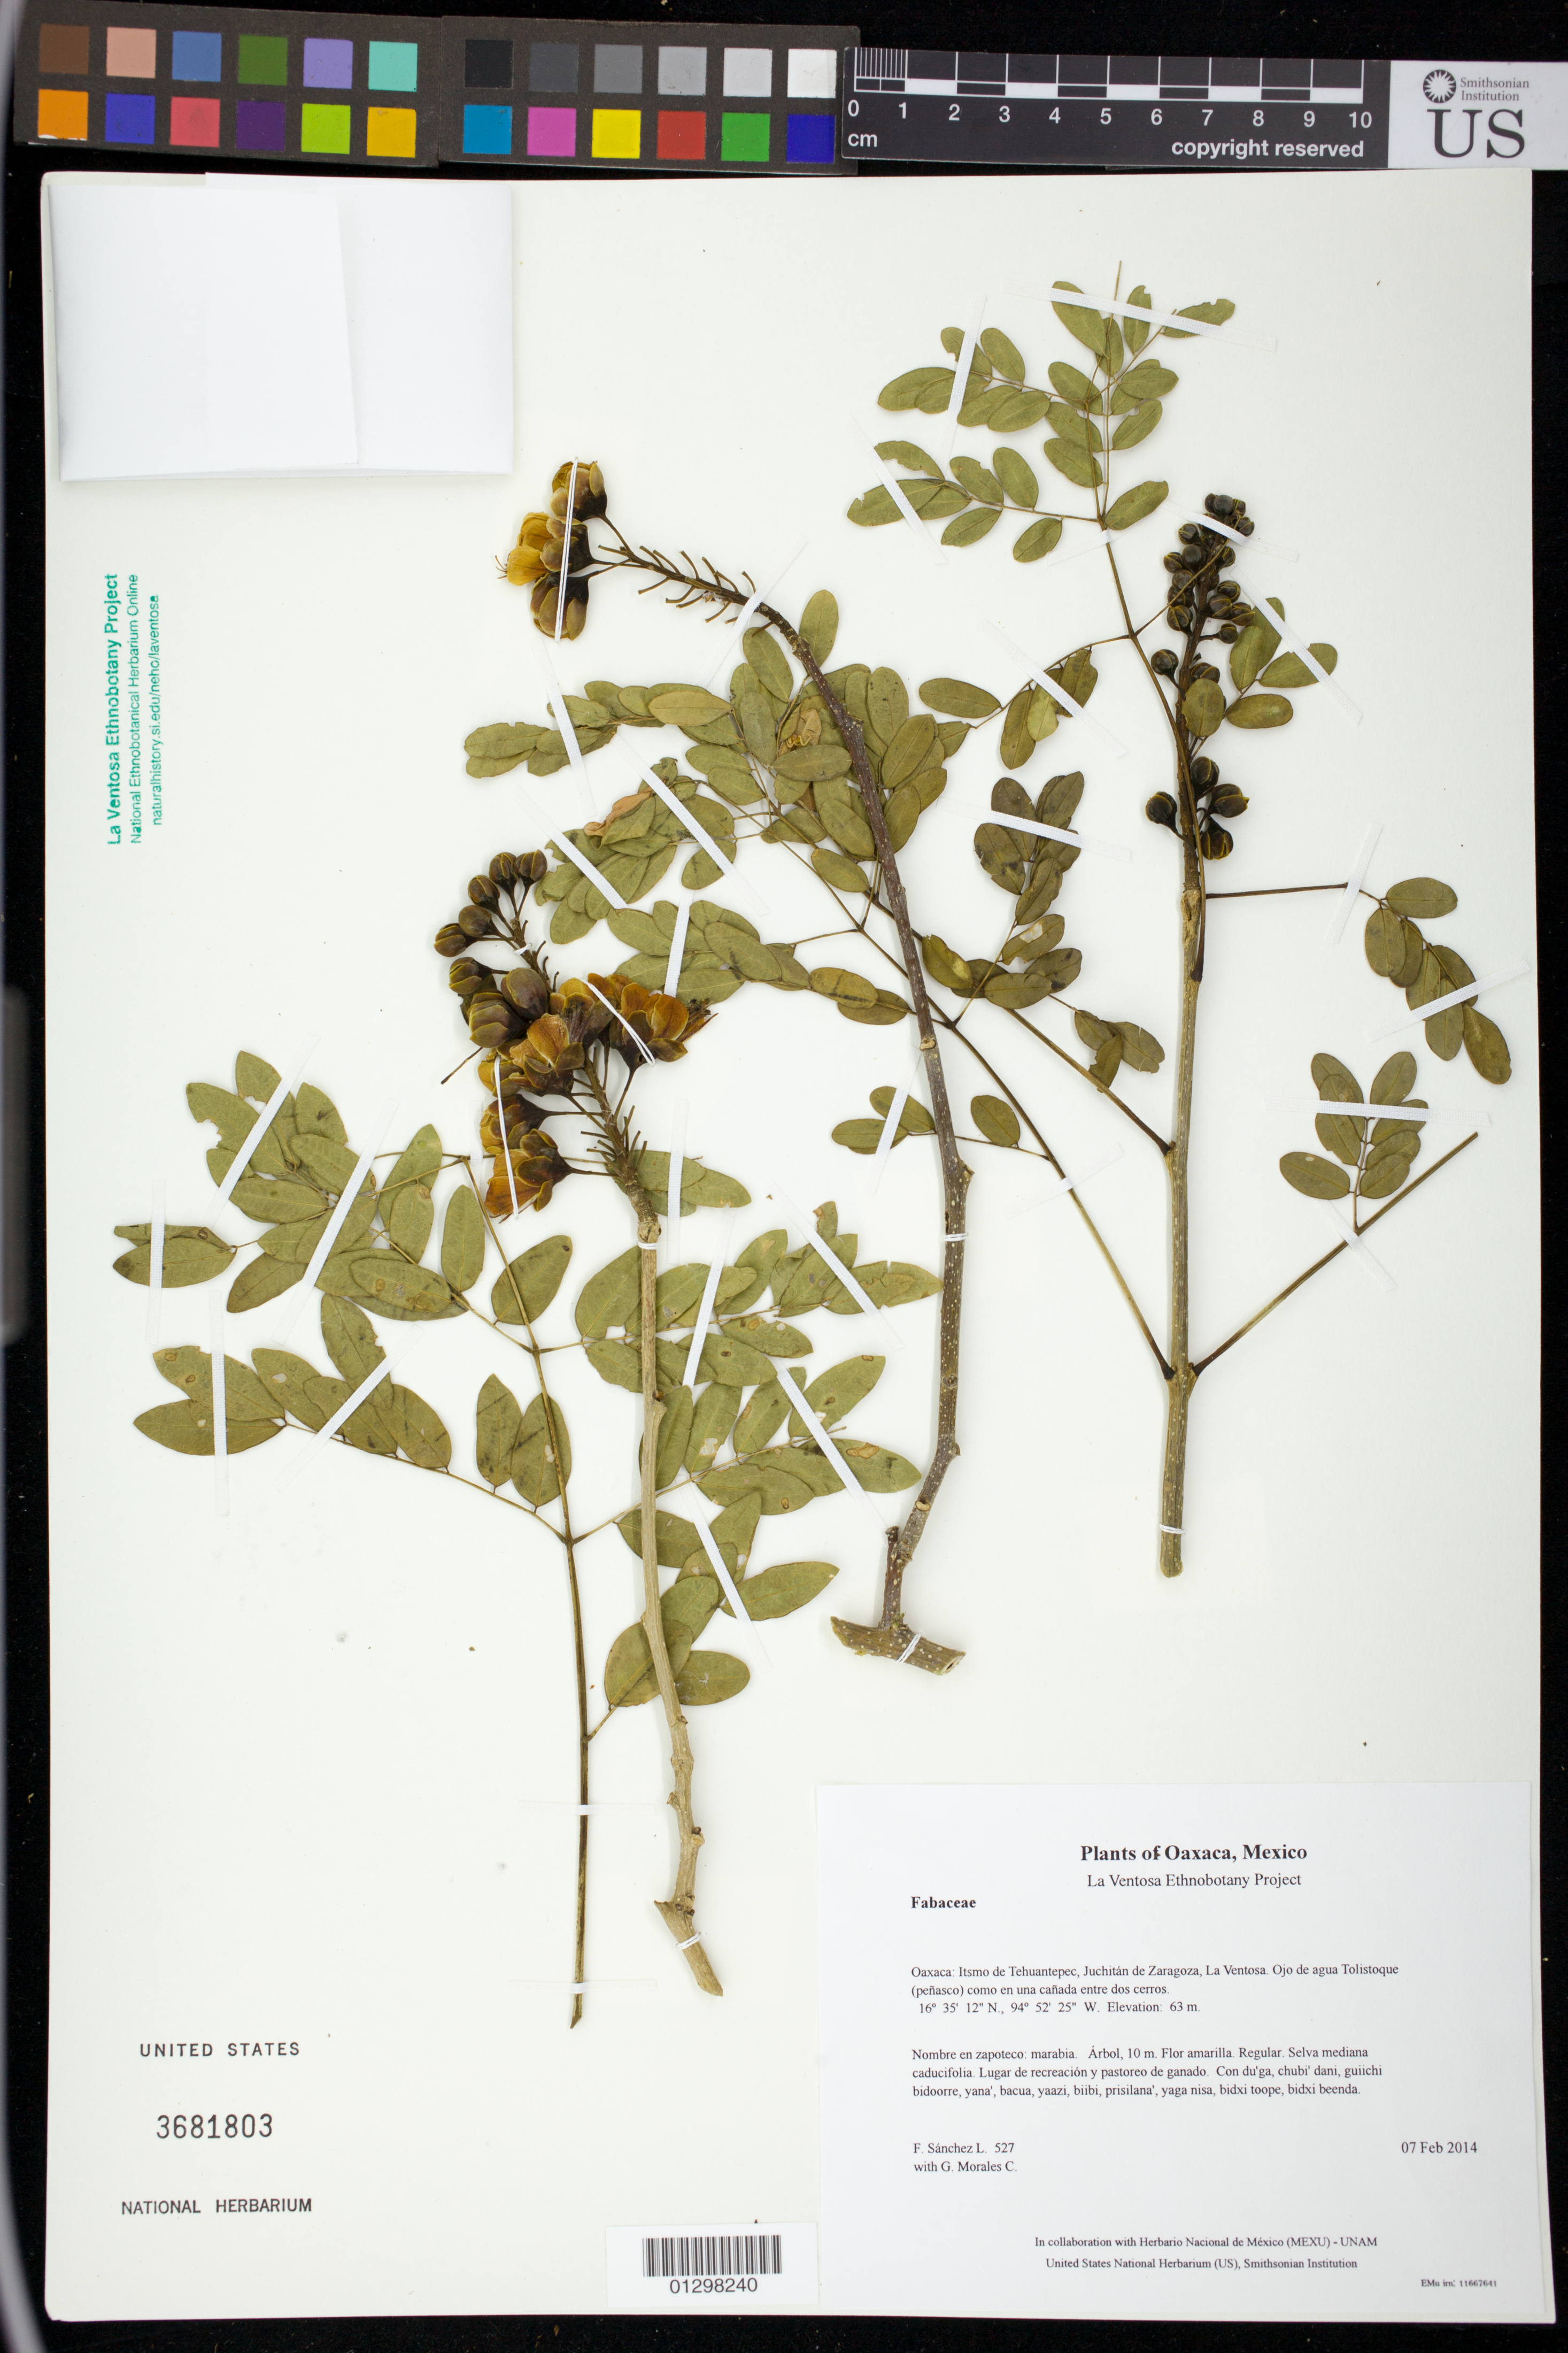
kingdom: Plantae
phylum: Tracheophyta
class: Magnoliopsida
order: Fabales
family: Fabaceae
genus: Erythrostemon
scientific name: Erythrostemon hughesii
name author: (G.P. Lewis) Gagnon & G.P. Lewis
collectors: F. Sánchez L. & G. Morales C.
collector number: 527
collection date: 2014-02-07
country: Mexico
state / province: Oaxaca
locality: Itsmo de Tehuantepec, Juchitán de Zaragoza, La Ventosa. Ojo de agua Tolistoque (peñasco) como en una cañada entre dos cerros.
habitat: Selva mediana caducifolia. Lugar de recreación y pastoreo de ganado.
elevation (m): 63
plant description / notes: JEBOT, MEXU, SERO, US; Yaga. 10 m. Guie' naguchi. Nuu.; maravilla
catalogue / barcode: US 3681803